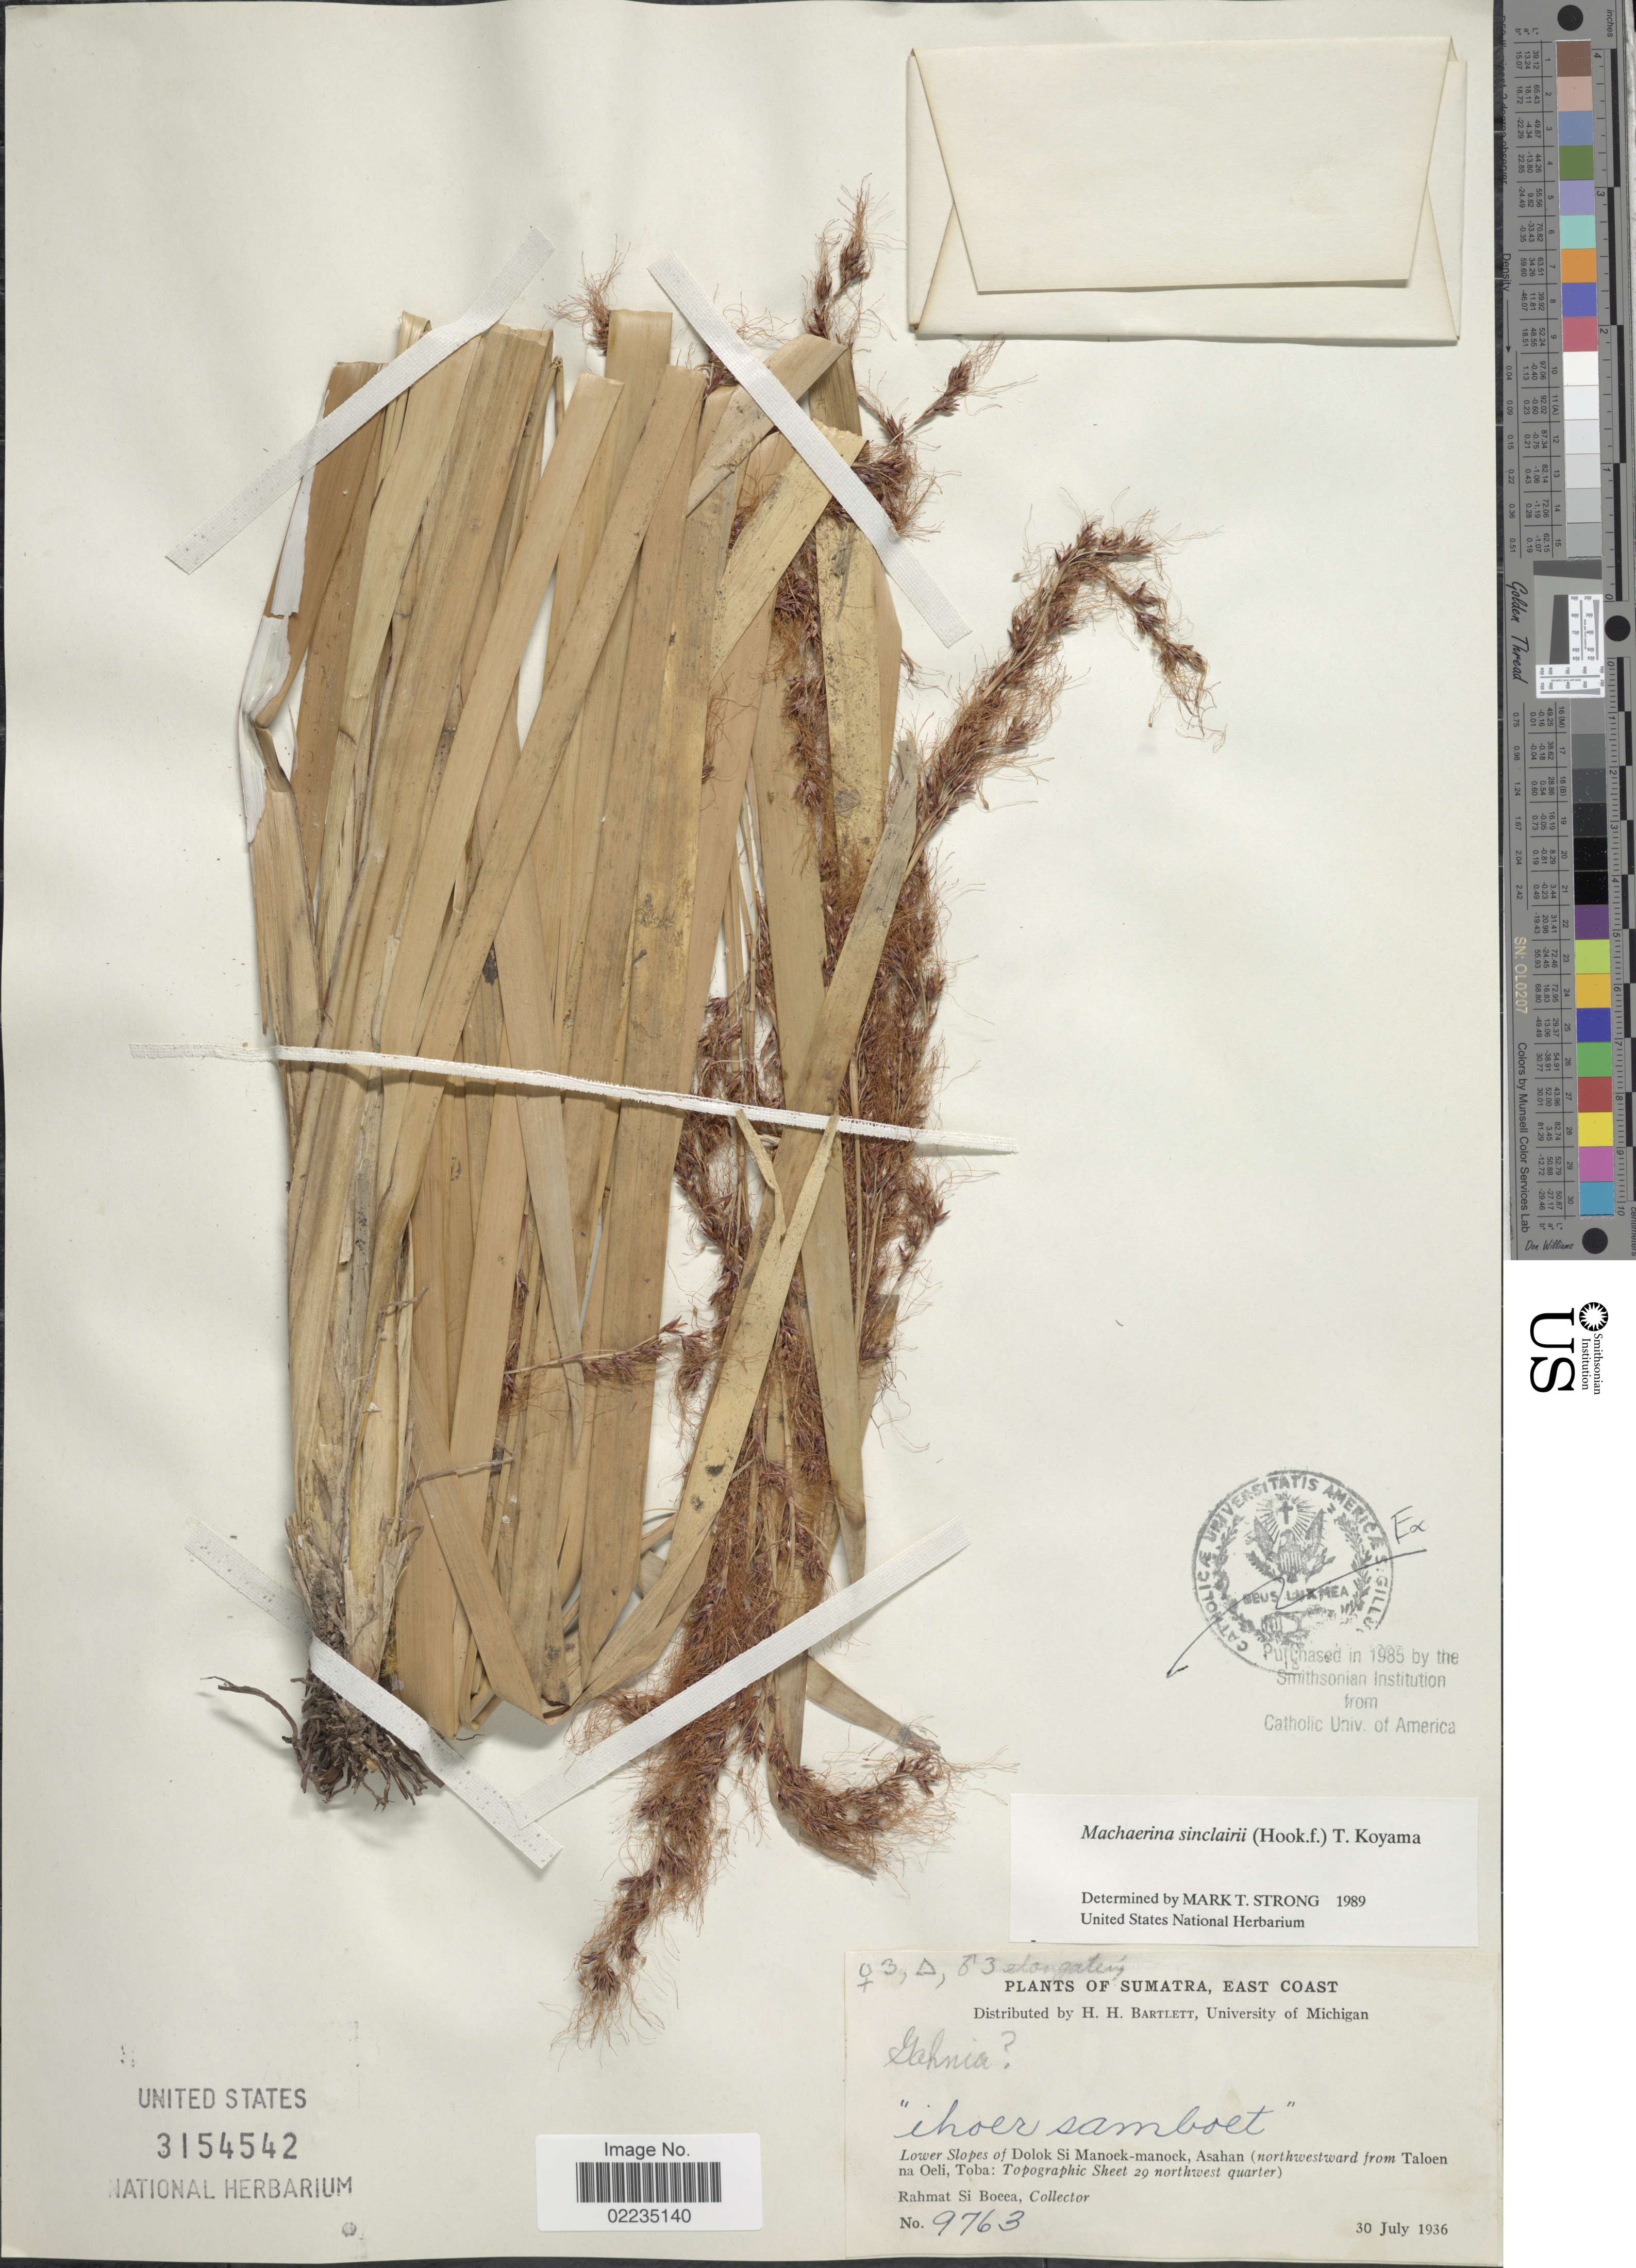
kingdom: Plantae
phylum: Tracheophyta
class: Liliopsida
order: Poales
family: Cyperaceae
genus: Machaerina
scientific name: Machaerina sinclairii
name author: (Hook. f.) T. Koyama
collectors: Rahmat Si Boeea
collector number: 9763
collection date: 1936-07-03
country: Indonesia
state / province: Sumatra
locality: Sumatra, East Coast, Lower slopes of Dolok Si Manoek-manoek, Asahan (northwestward from Taloen na Oeli, Toba: Topographic Sheet 29 northwest quarter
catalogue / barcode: US 3154542